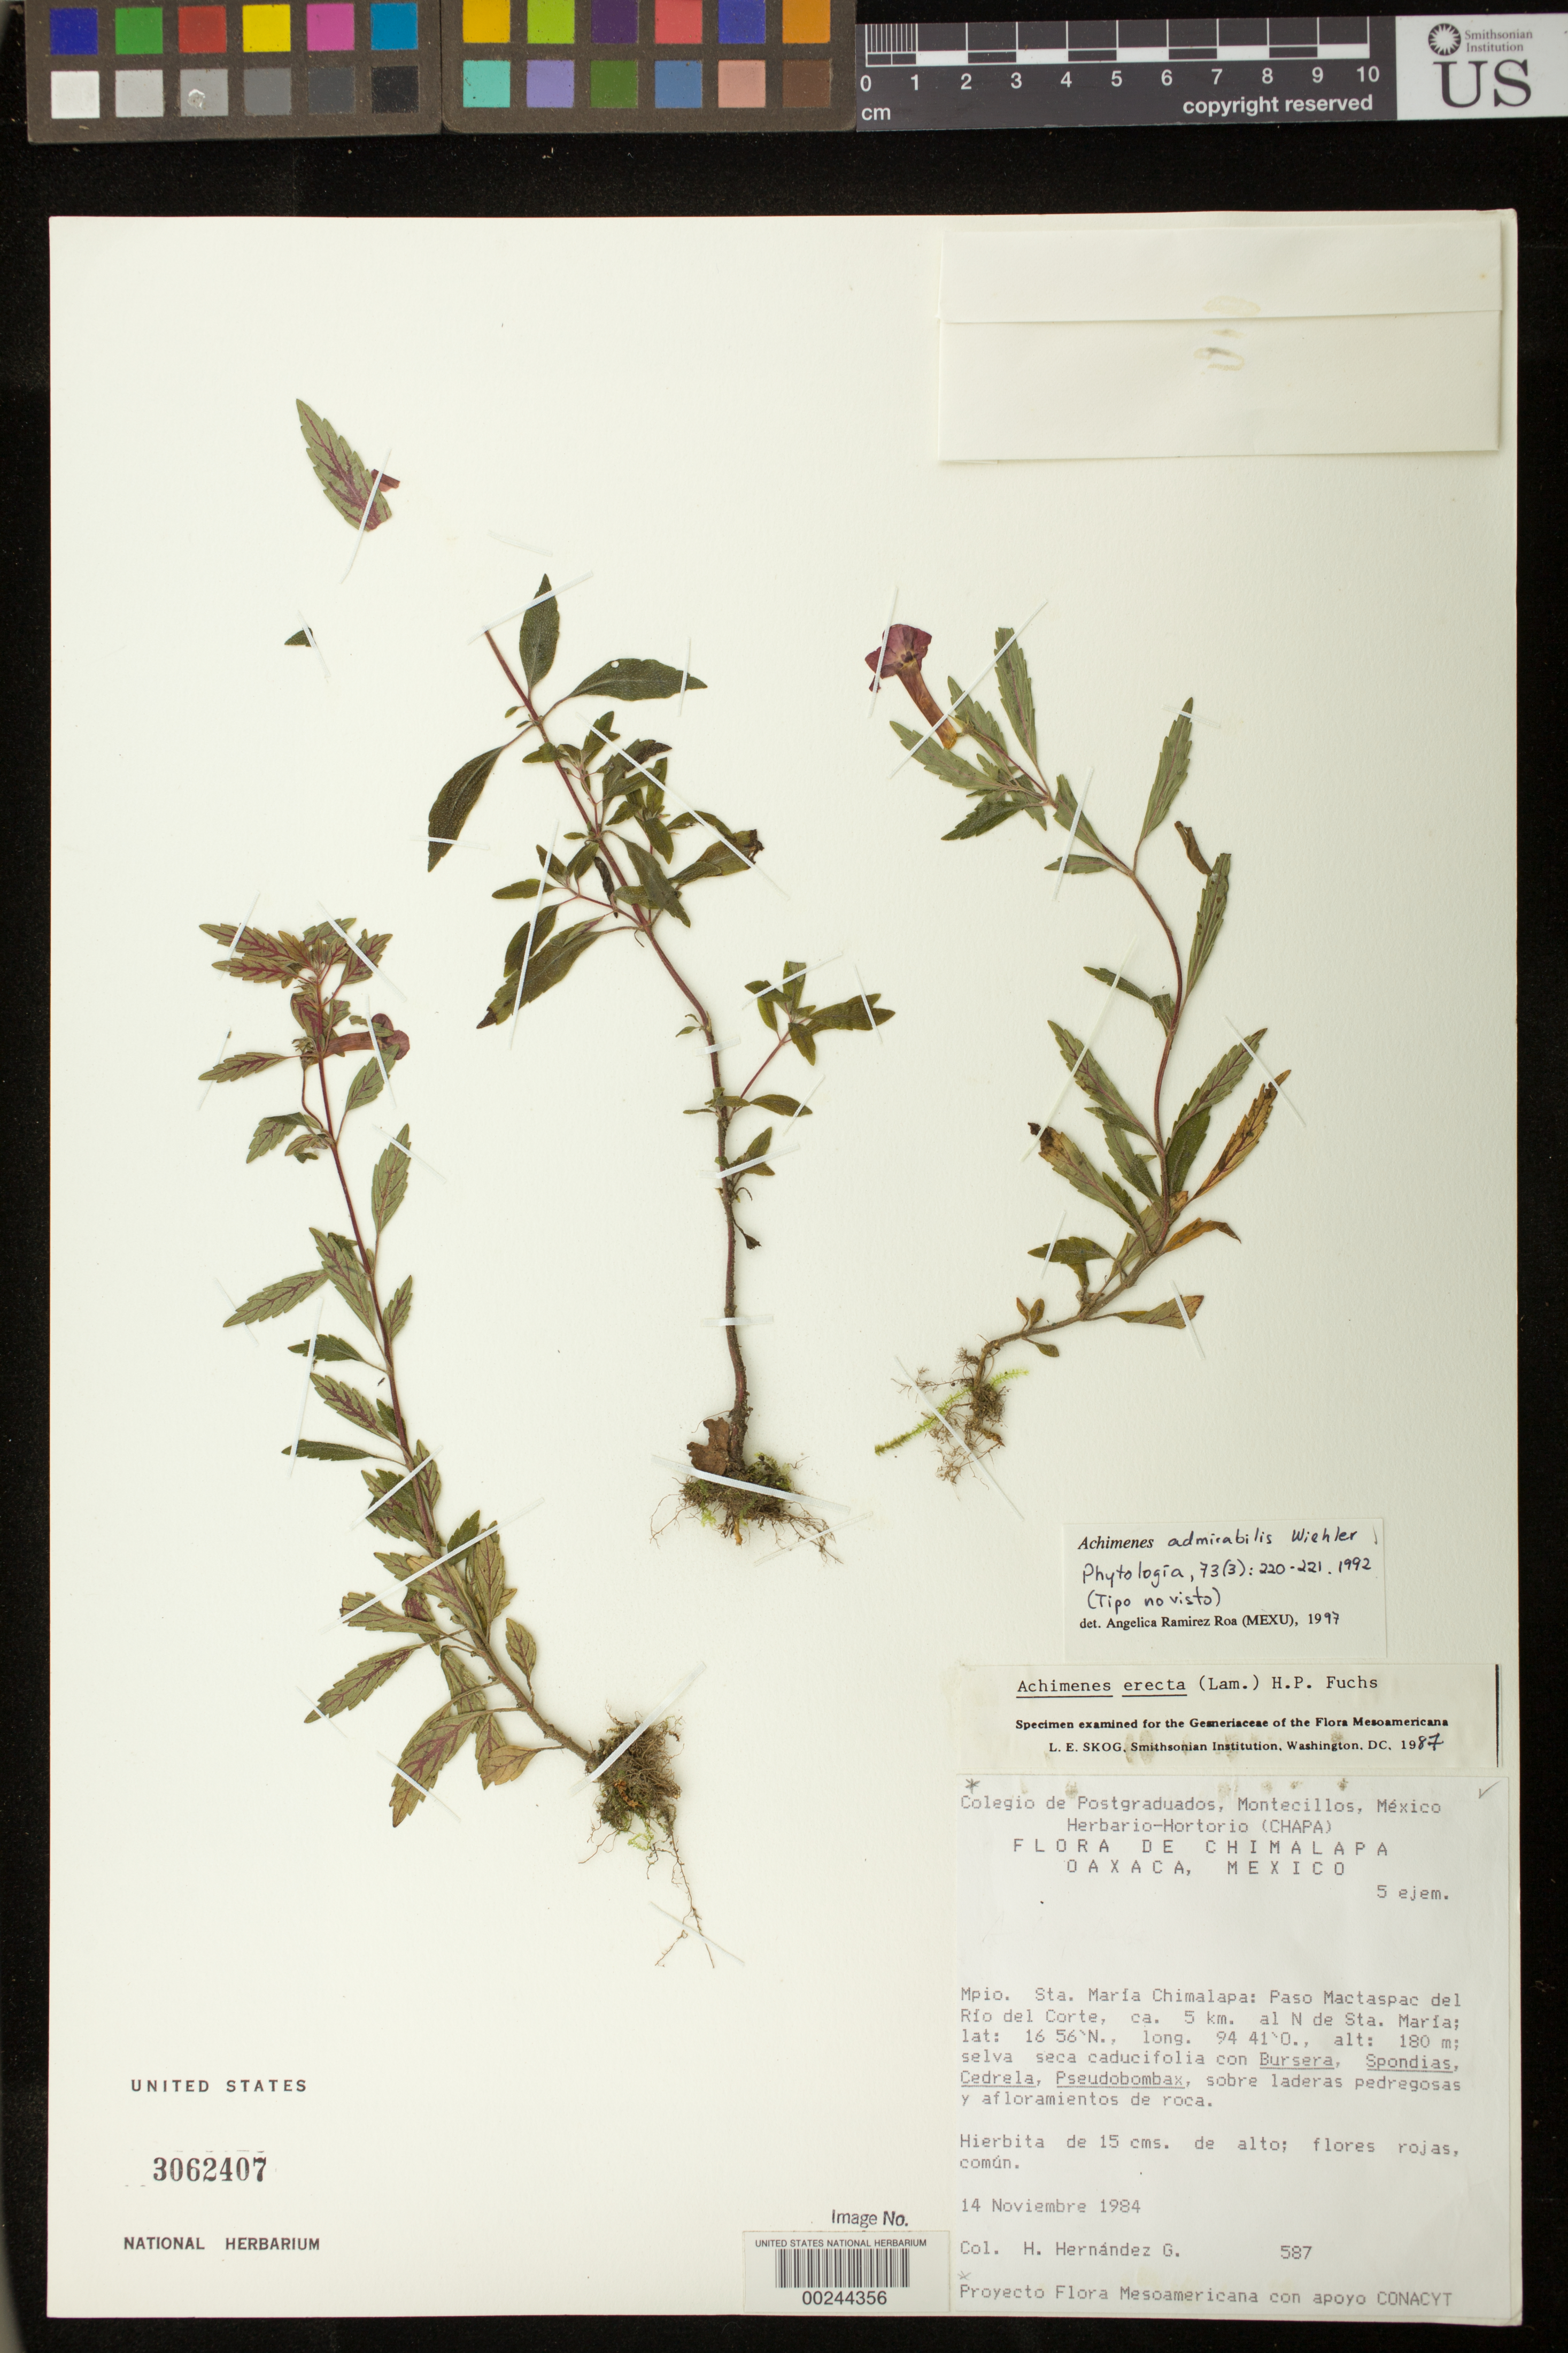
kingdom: Plantae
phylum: Tracheophyta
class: Magnoliopsida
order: Lamiales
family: Gesneriaceae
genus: Achimenes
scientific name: Achimenes admirabilis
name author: Wiehler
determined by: Ramírez-Roa, A.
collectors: H. Hernandez G.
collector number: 587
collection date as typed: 14 Nov 1984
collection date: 1984-11-14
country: Mexico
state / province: Oaxaca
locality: Mpio. Sta. María Chimalapa: Paso Mactaspac del Río del Corte, ca 5 km al N de Sta. María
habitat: Selva seca caducifolia, sobre laderas pedregosas y afloramientos de roca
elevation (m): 180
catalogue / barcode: US 3062407